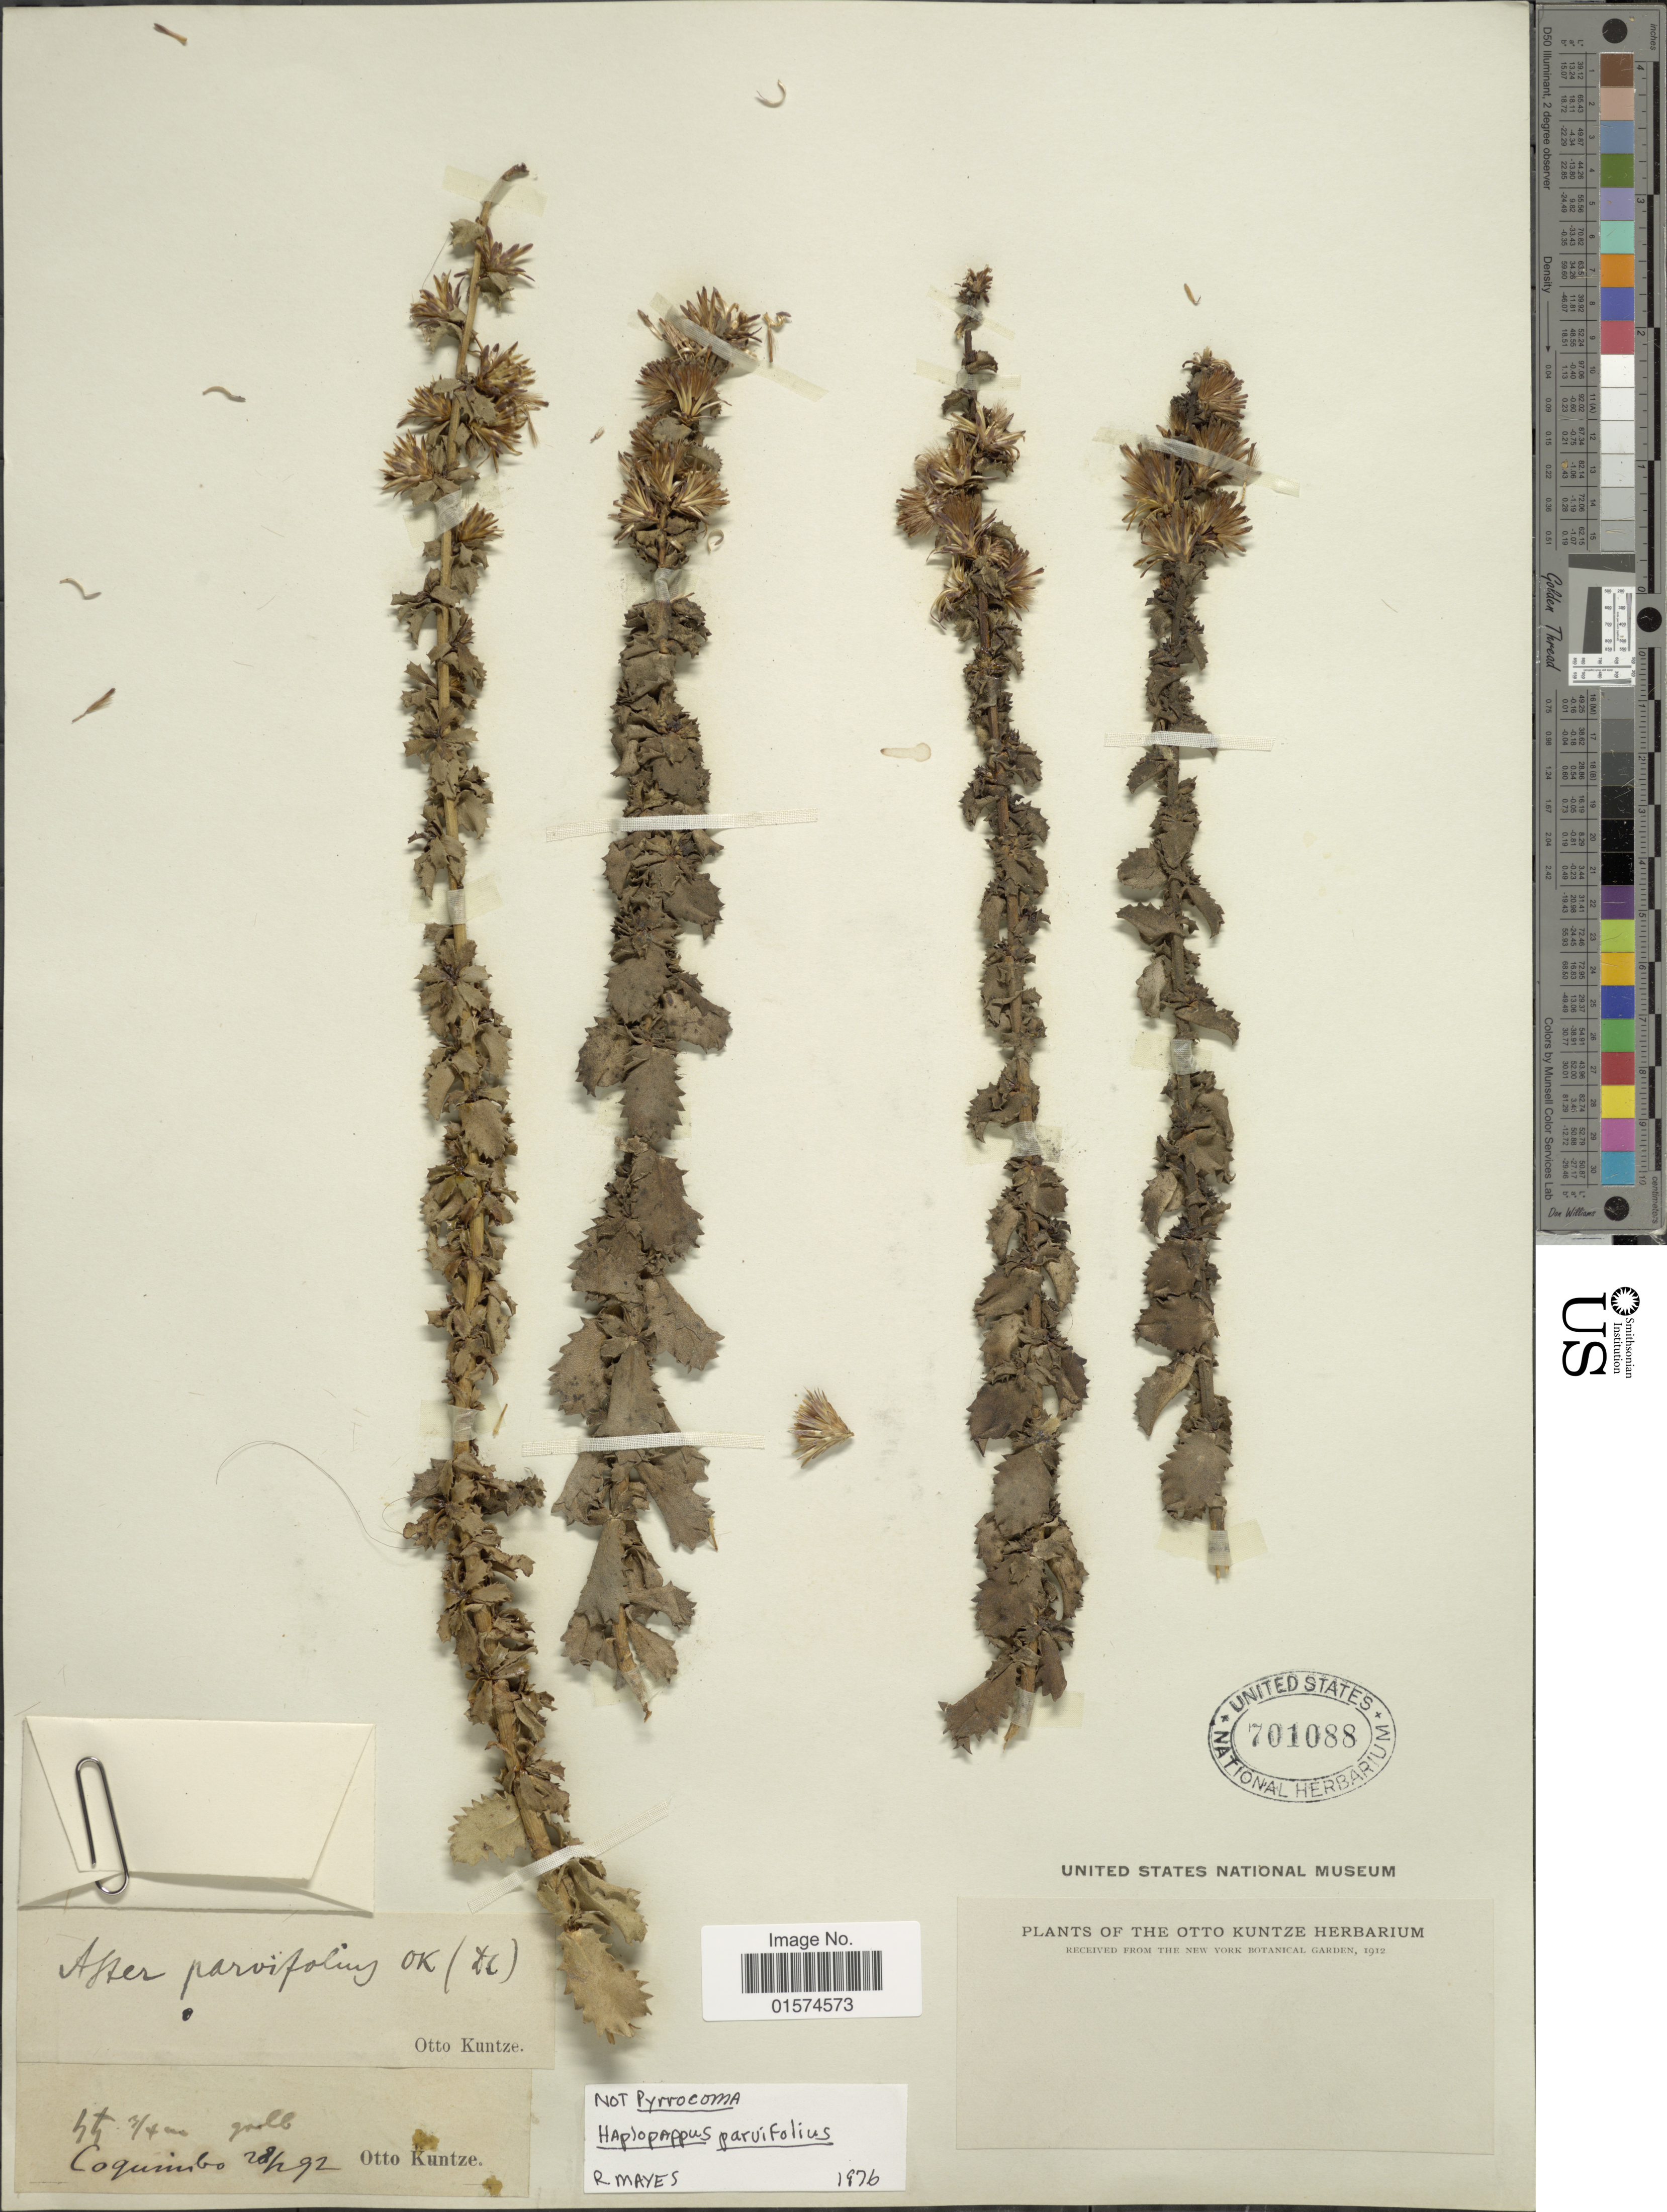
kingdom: Plantae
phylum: Tracheophyta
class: Magnoliopsida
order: Asterales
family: Asteraceae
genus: Haplopappus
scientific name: Haplopappus parvifolius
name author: (DC.) Gray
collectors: C.E.O. Kuntze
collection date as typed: Transcribed d/m/y: 28/2/92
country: Chile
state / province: Coquimbo (IV)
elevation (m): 3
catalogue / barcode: US 701088